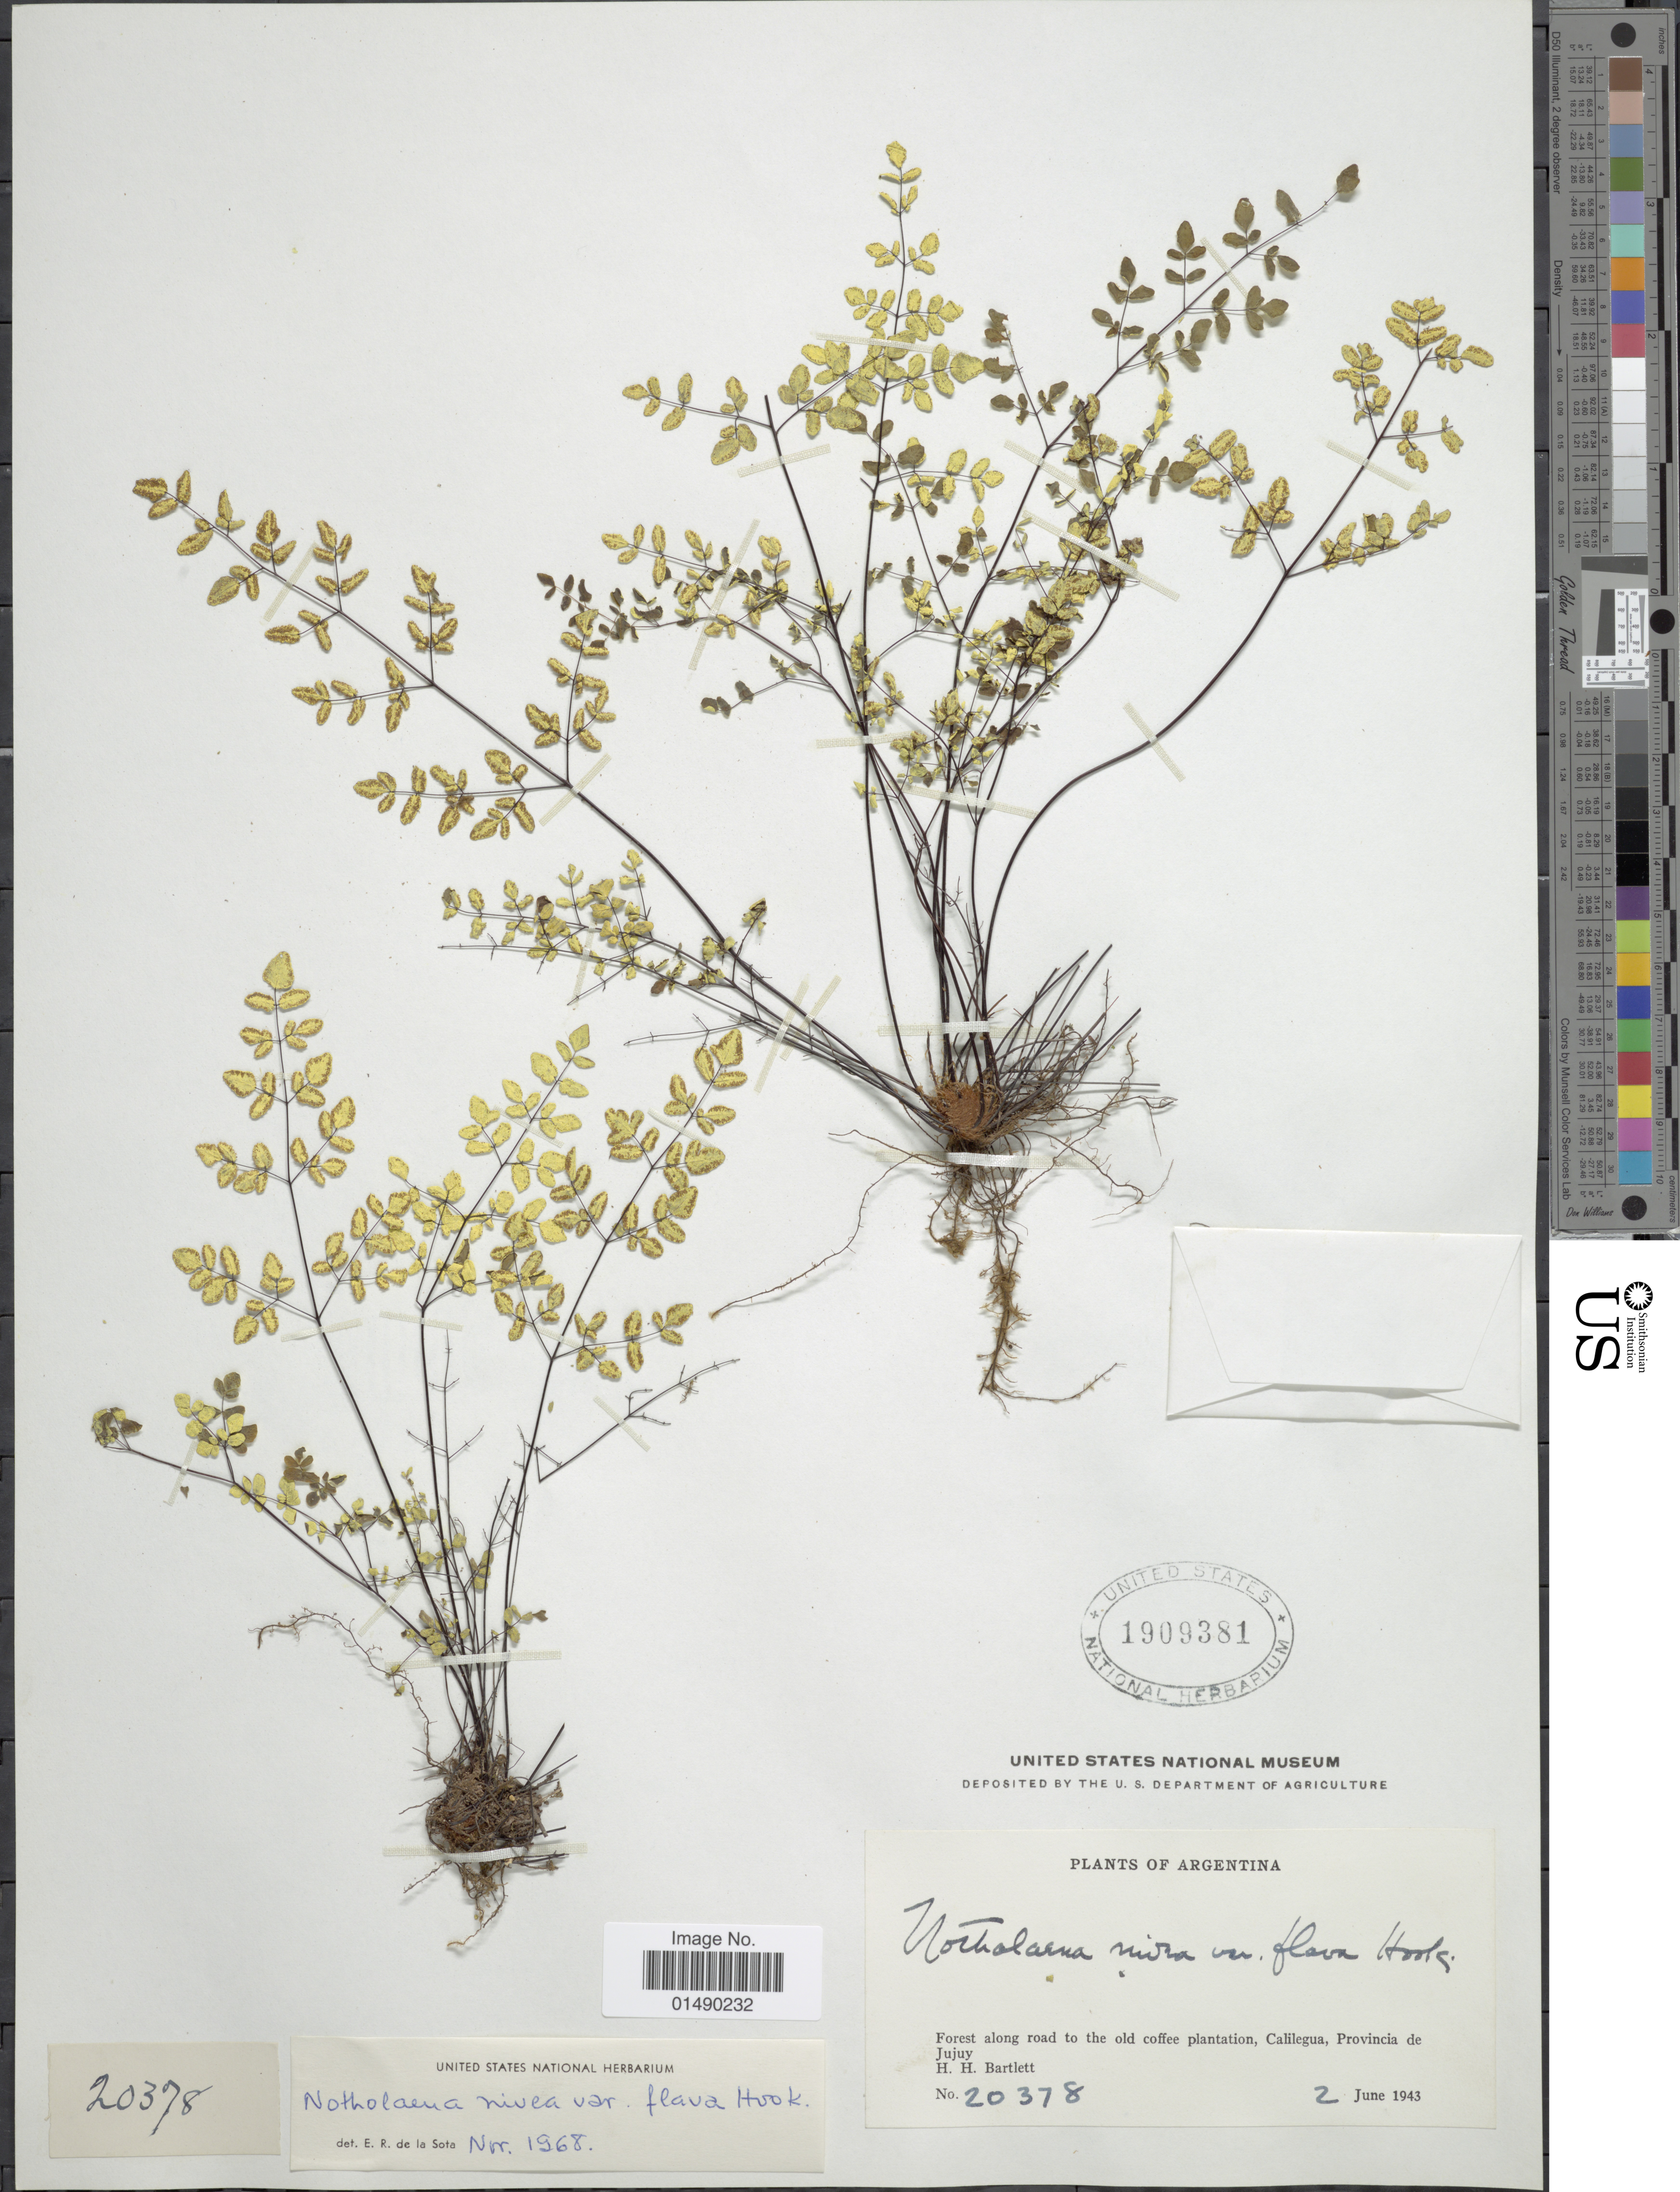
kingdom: Plantae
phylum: Tracheophyta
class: Polypodiopsida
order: Polypodiales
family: Pteridaceae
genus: Argyrochosma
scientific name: Argyrochosma nivea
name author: (Poir.) Windham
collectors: H. H. Bartlett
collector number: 20378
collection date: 1943-06-02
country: Argentina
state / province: Jujuy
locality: Argentina, forest along road to the old coffee plantation, Calilegua, Provincia de Jujuy.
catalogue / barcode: US 1909381